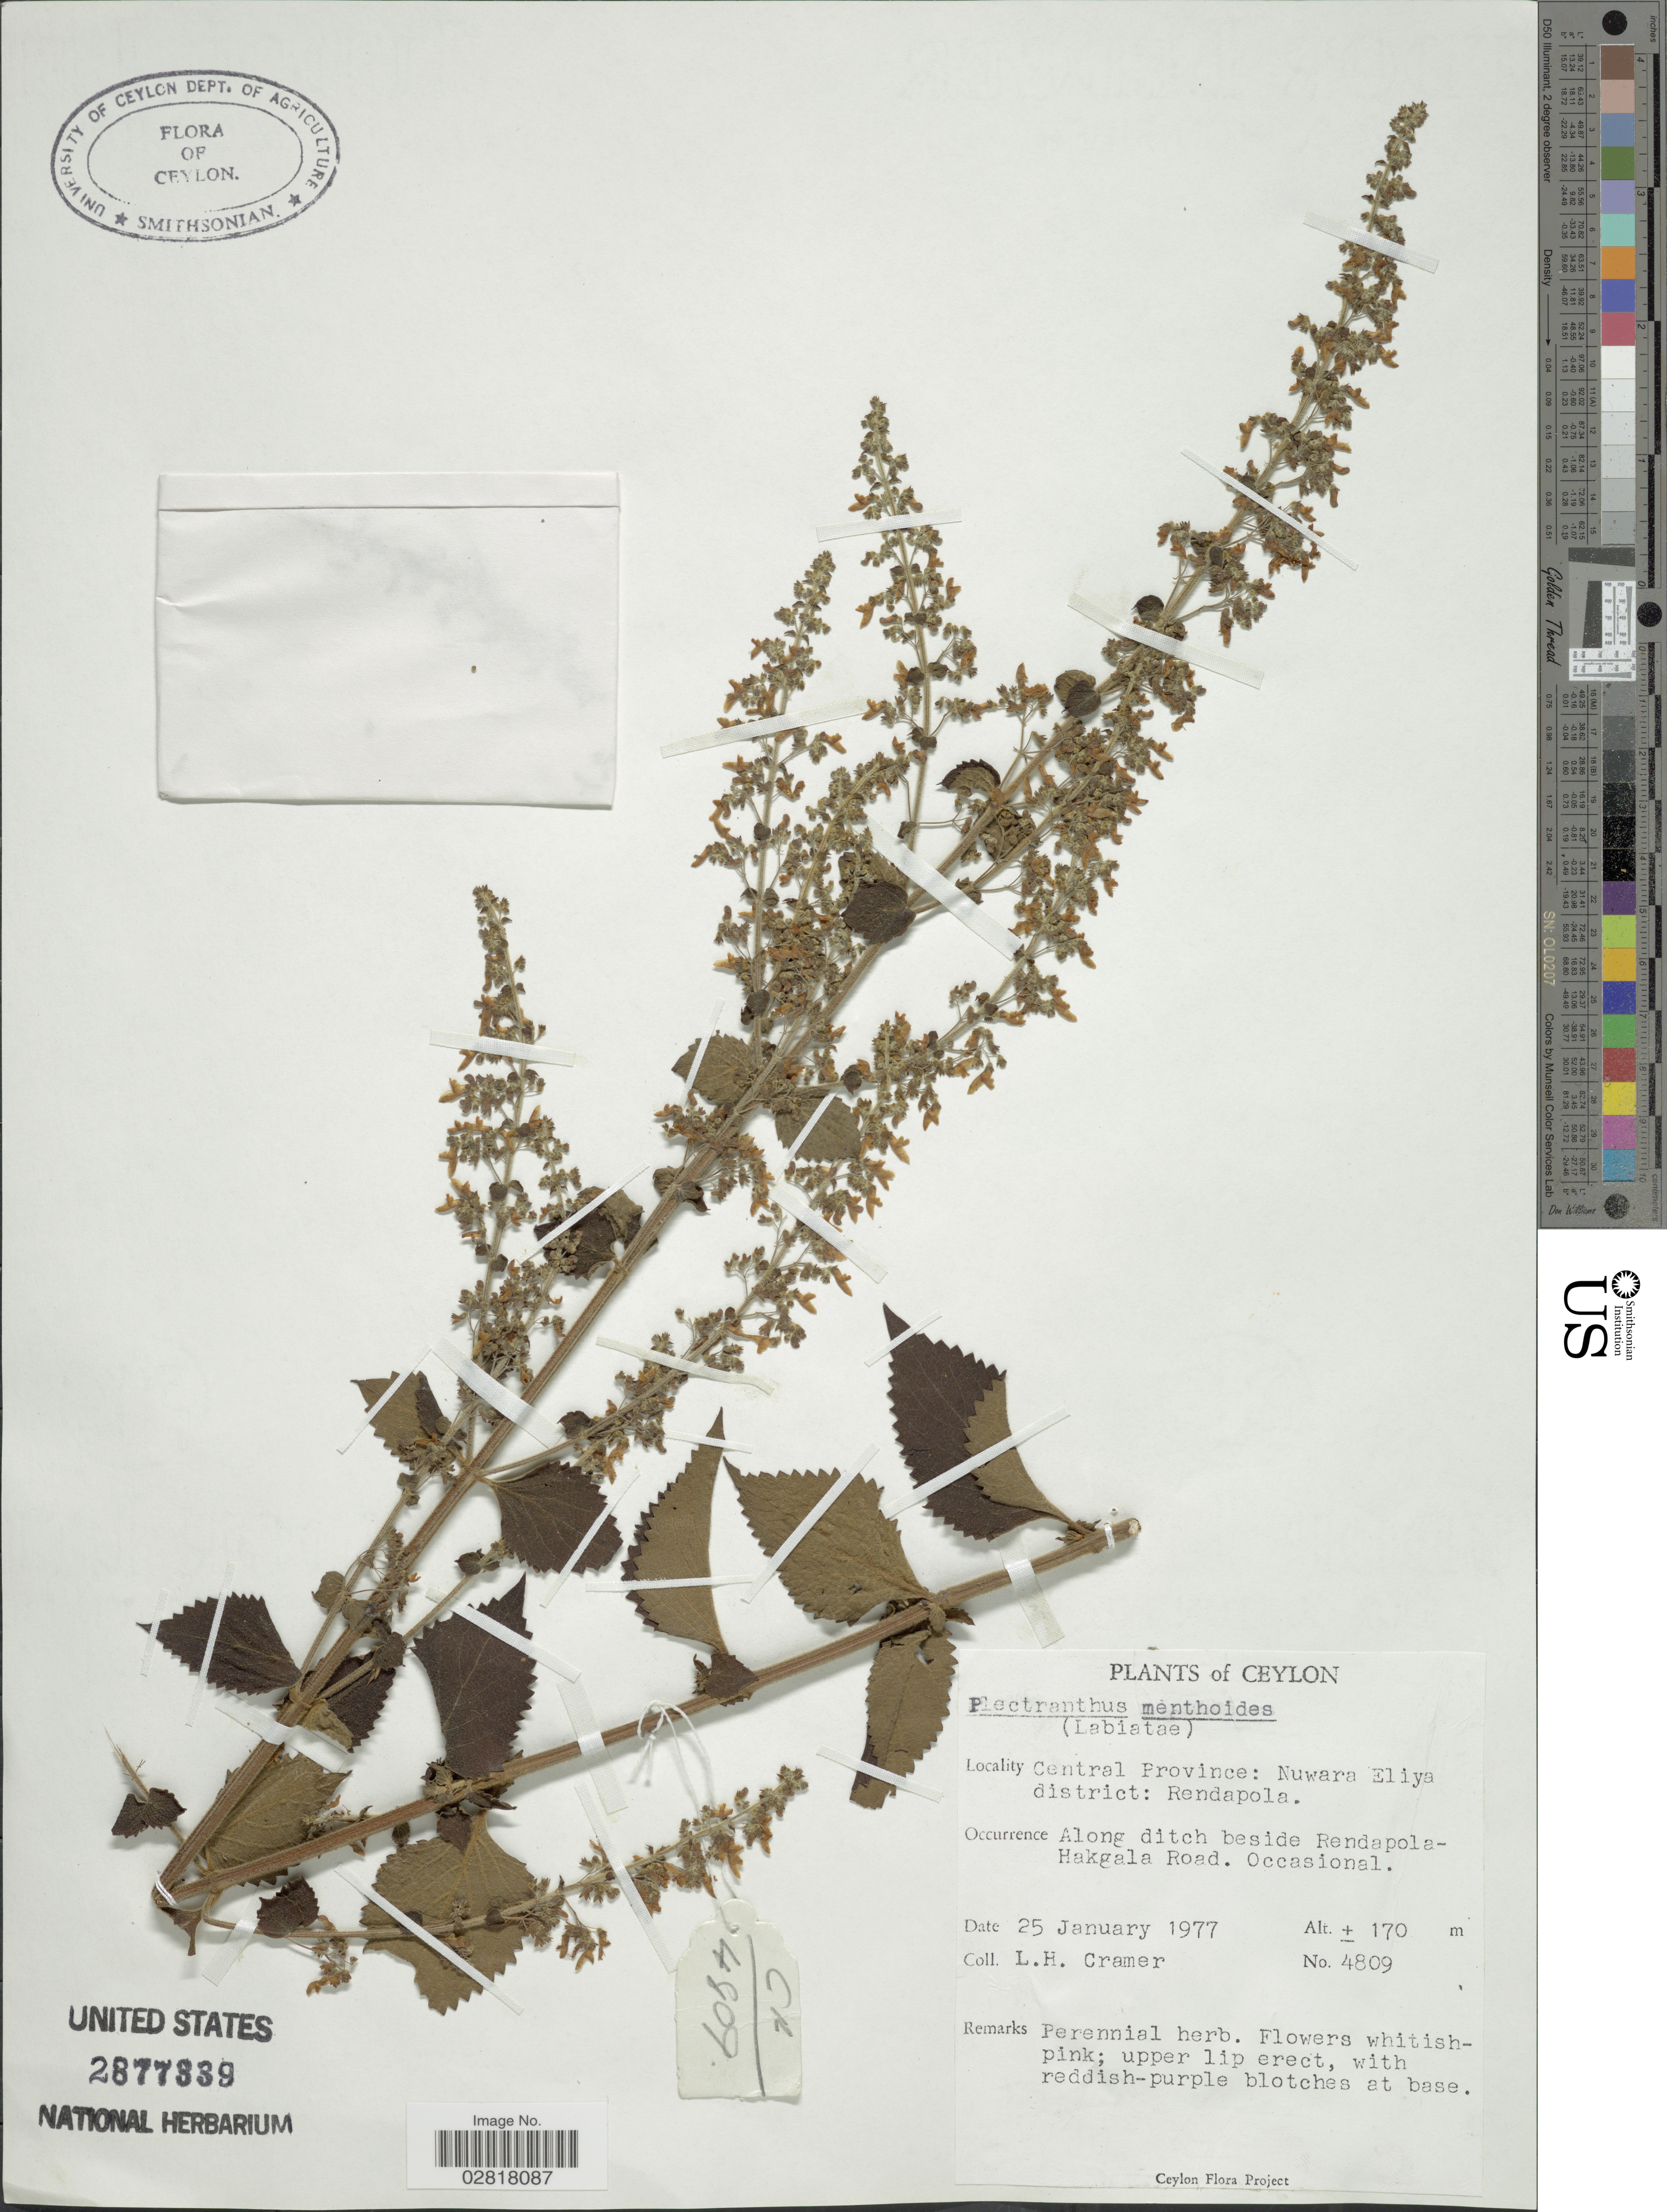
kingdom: Plantae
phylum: Tracheophyta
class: Magnoliopsida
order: Lamiales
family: Lamiaceae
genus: Plectranthus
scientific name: Plectranthus menthoides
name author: Willd.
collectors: L. H. Cramer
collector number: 4809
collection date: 1977-01-25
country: Sri Lanka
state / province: Central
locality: Ceylon, Nuwara Eliya district: Rendapola, along ditch beside Rendapola-Hakgala Road.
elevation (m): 170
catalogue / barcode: US 2877339